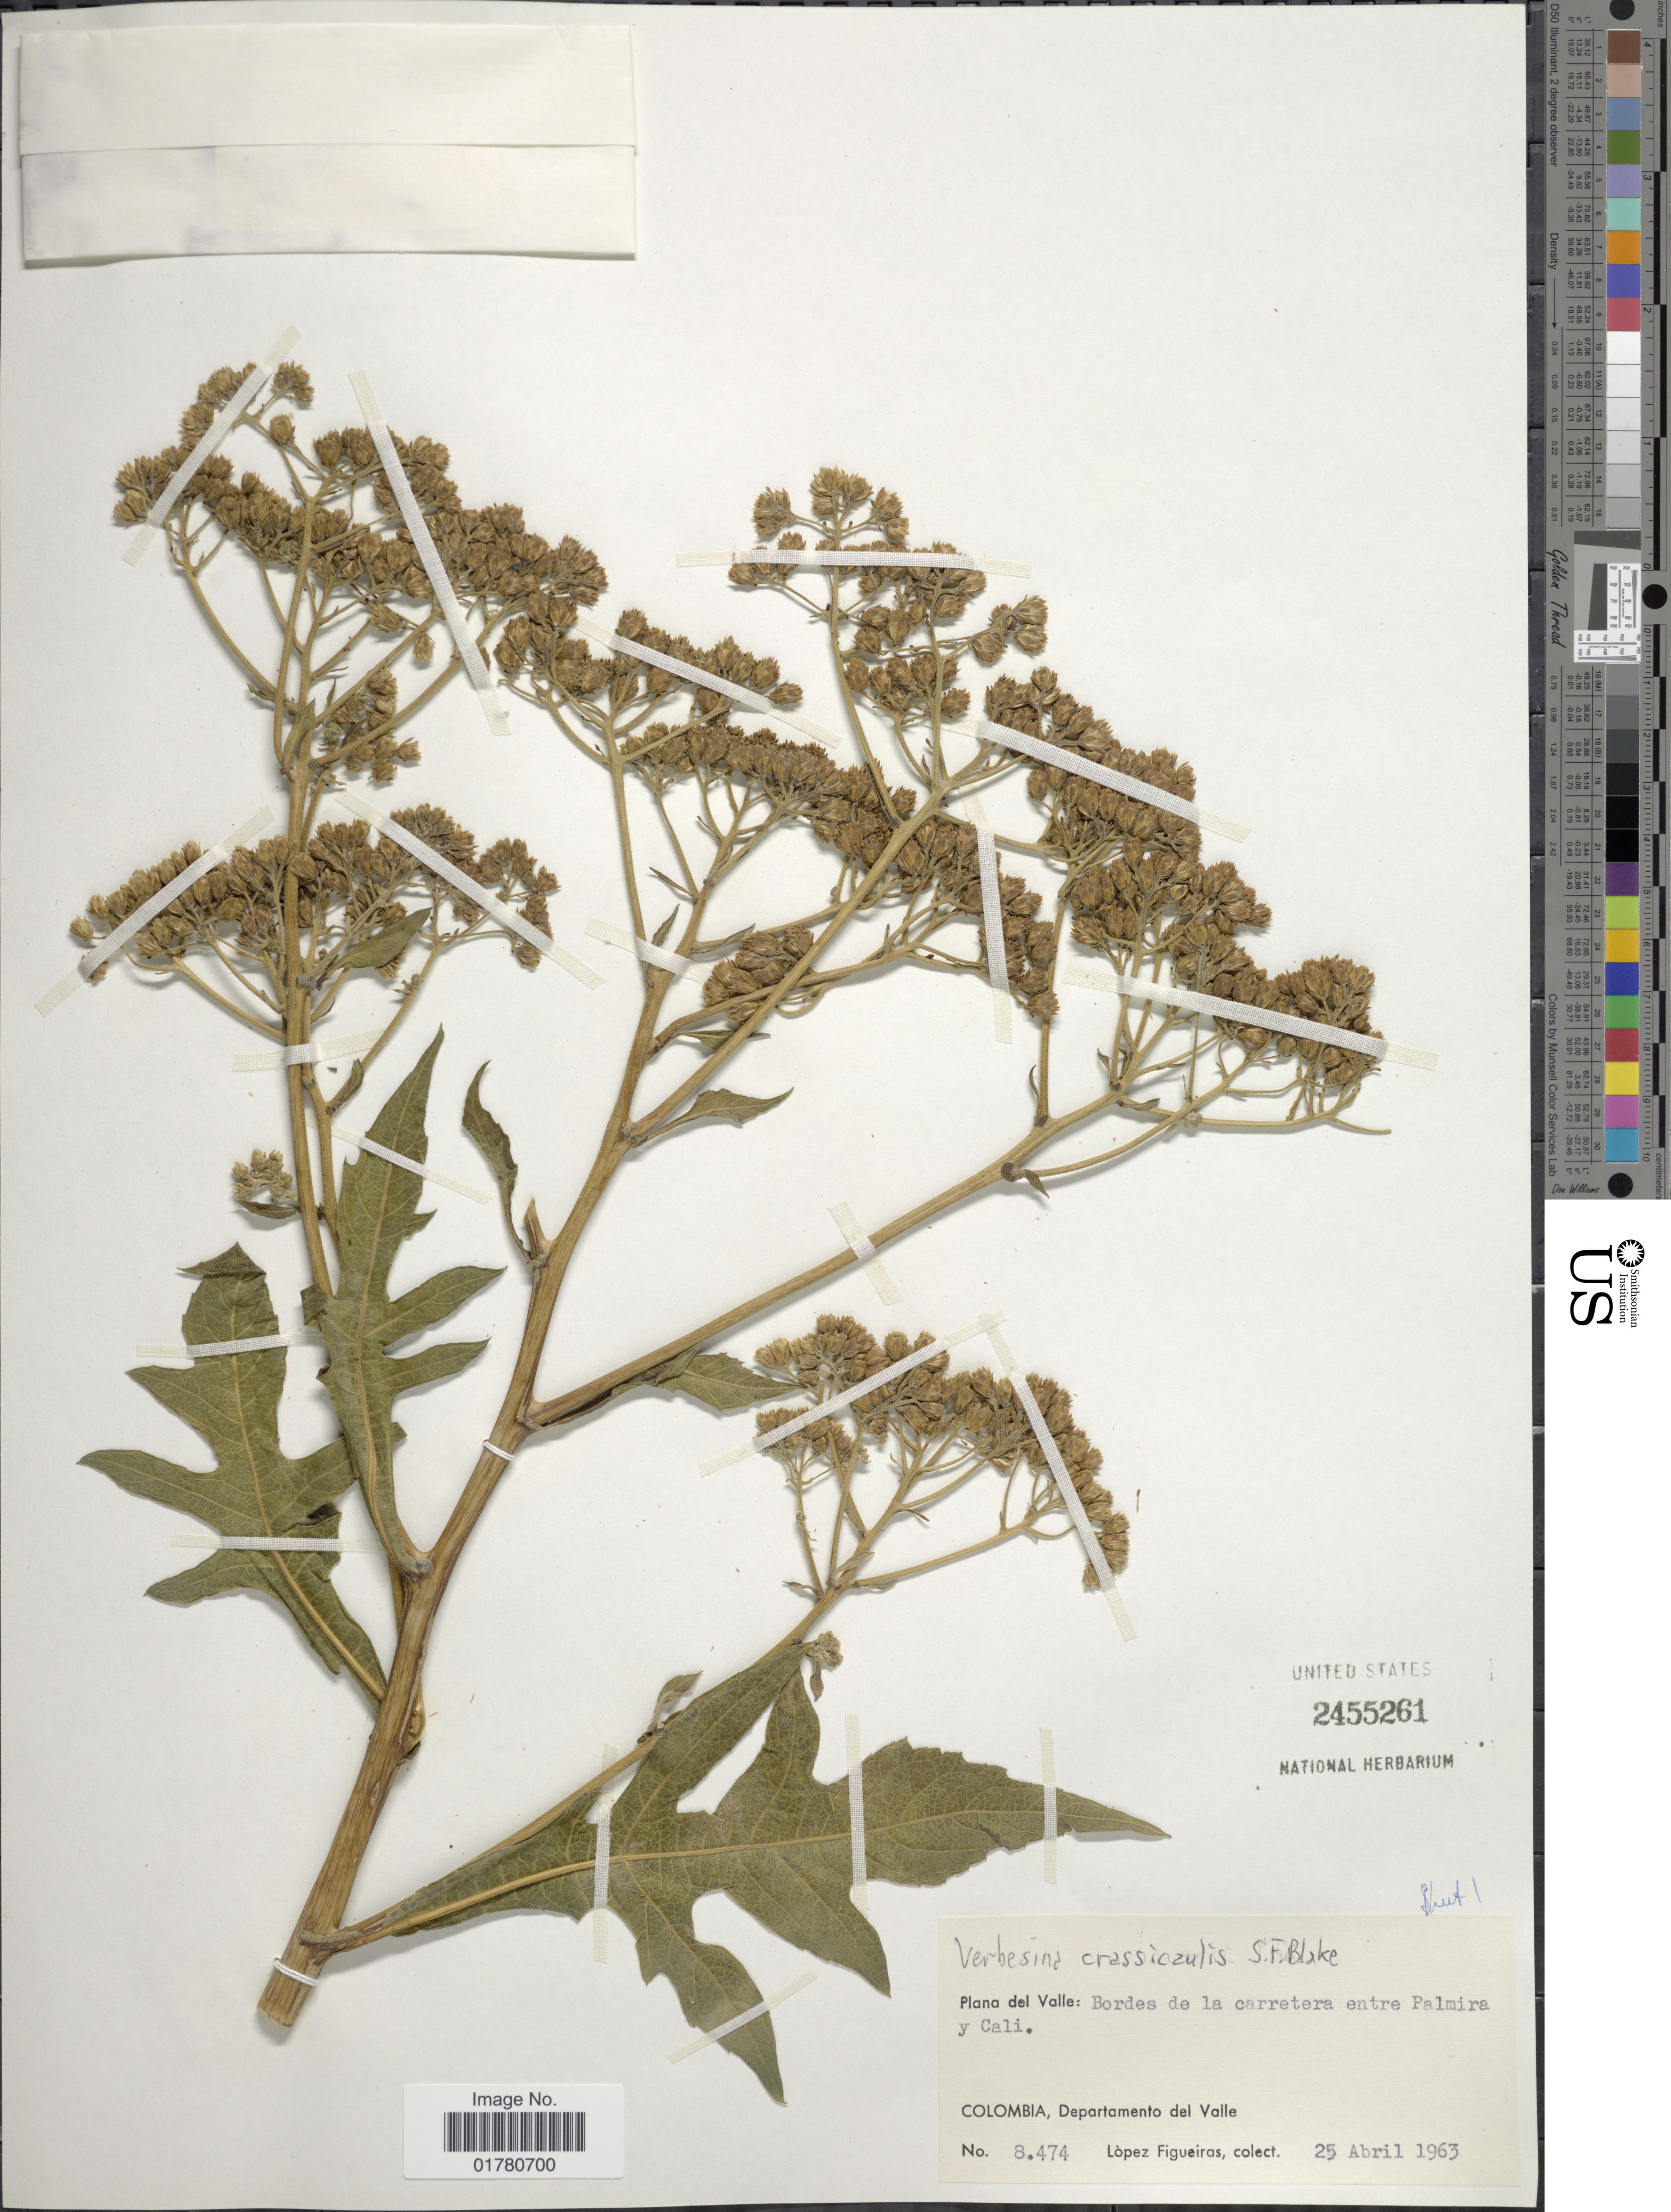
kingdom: Plantae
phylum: Tracheophyta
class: Magnoliopsida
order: Asterales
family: Asteraceae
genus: Verbesina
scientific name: Verbesina crassicaulis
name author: S.F. Blake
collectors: M. López Figueiras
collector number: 8474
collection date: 1963-04-25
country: Colombia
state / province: Valle del Cauca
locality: Plana del Valle: Bordes de la carretera entre Palmira y Cali, Colombia, Departamento del Valle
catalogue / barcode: US 2455261